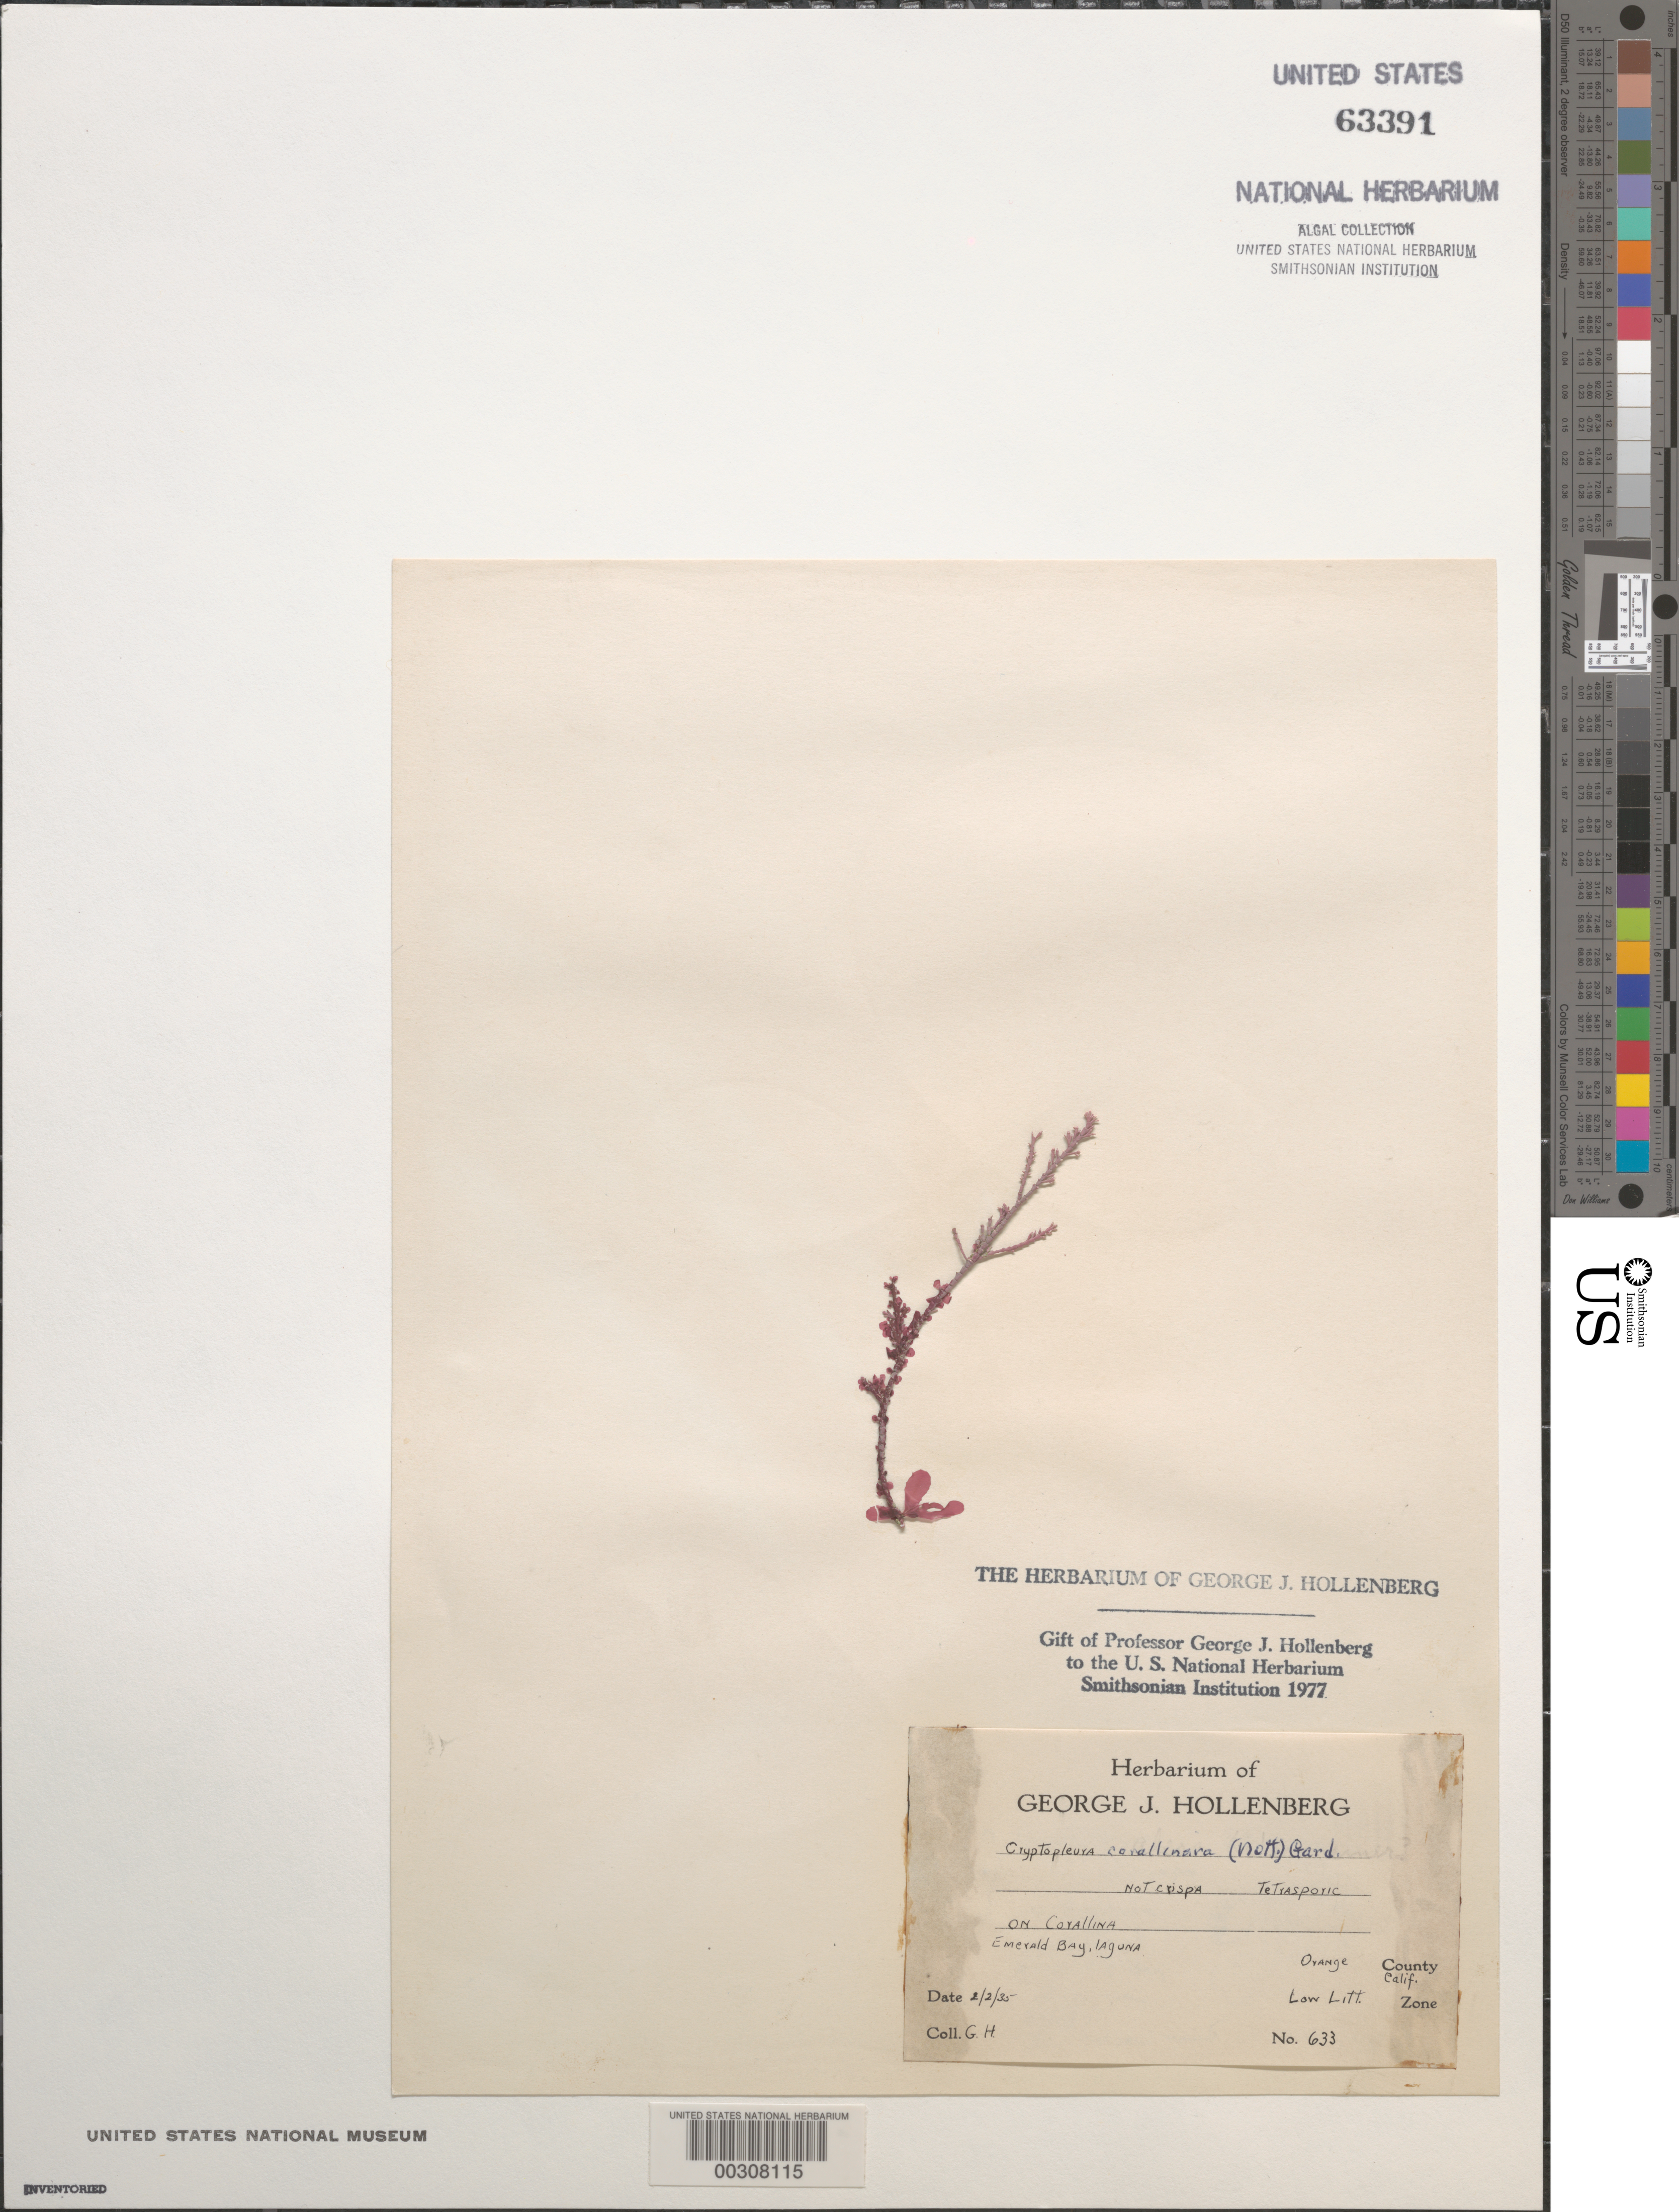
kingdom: Plantae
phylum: Rhodophyta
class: Florideophyceae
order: Ceramiales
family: Delesseriaceae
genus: Cryptopleura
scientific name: Cryptopleura corallinara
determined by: Hollenberg, George J.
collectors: G. Hollenberg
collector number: GJH 633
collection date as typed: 02 Feb 1935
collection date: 1935-02-02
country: United States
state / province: California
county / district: Orange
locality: Emerald Bay, Laguna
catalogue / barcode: US 63391